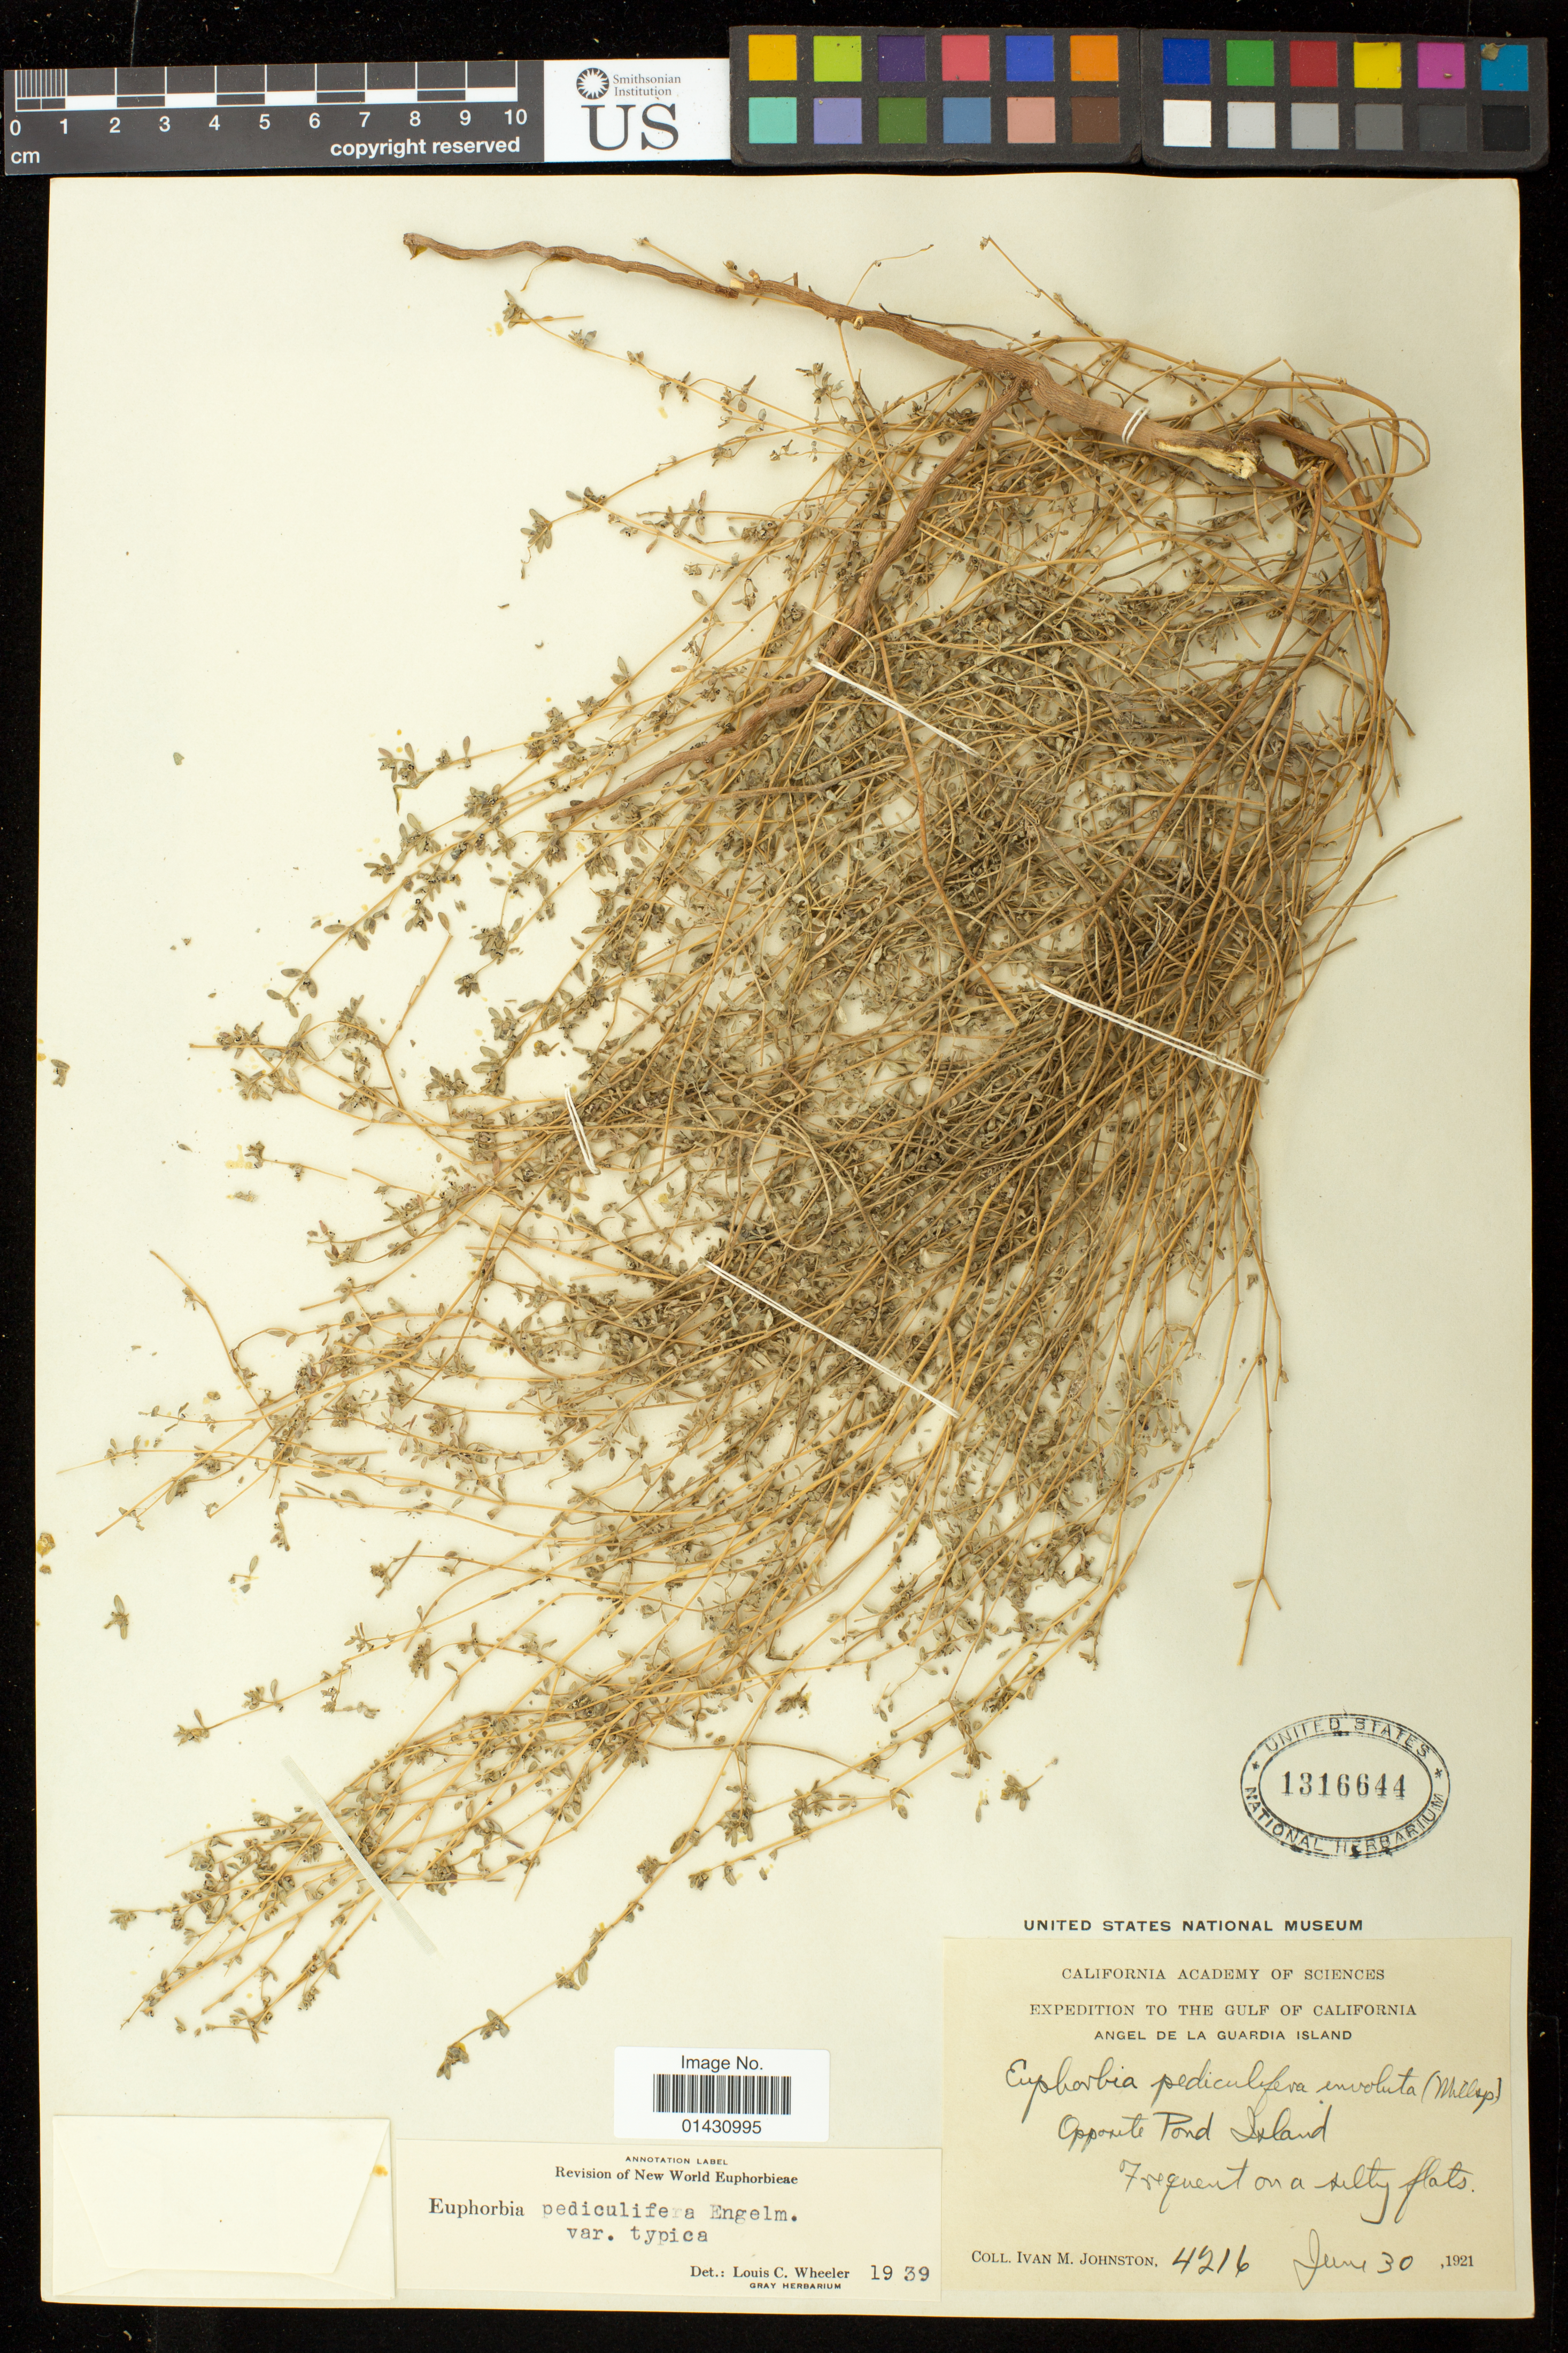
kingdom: Plantae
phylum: Tracheophyta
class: Magnoliopsida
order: Malpighiales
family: Euphorbiaceae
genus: Euphorbia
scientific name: Euphorbia pediculifera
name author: Engelm.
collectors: I.M. Johnston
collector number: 4216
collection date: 1921-06-30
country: Mexico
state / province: Baja California Norte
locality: Angel de la Guardia Island; Opposite Pond Island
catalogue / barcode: US 1316644